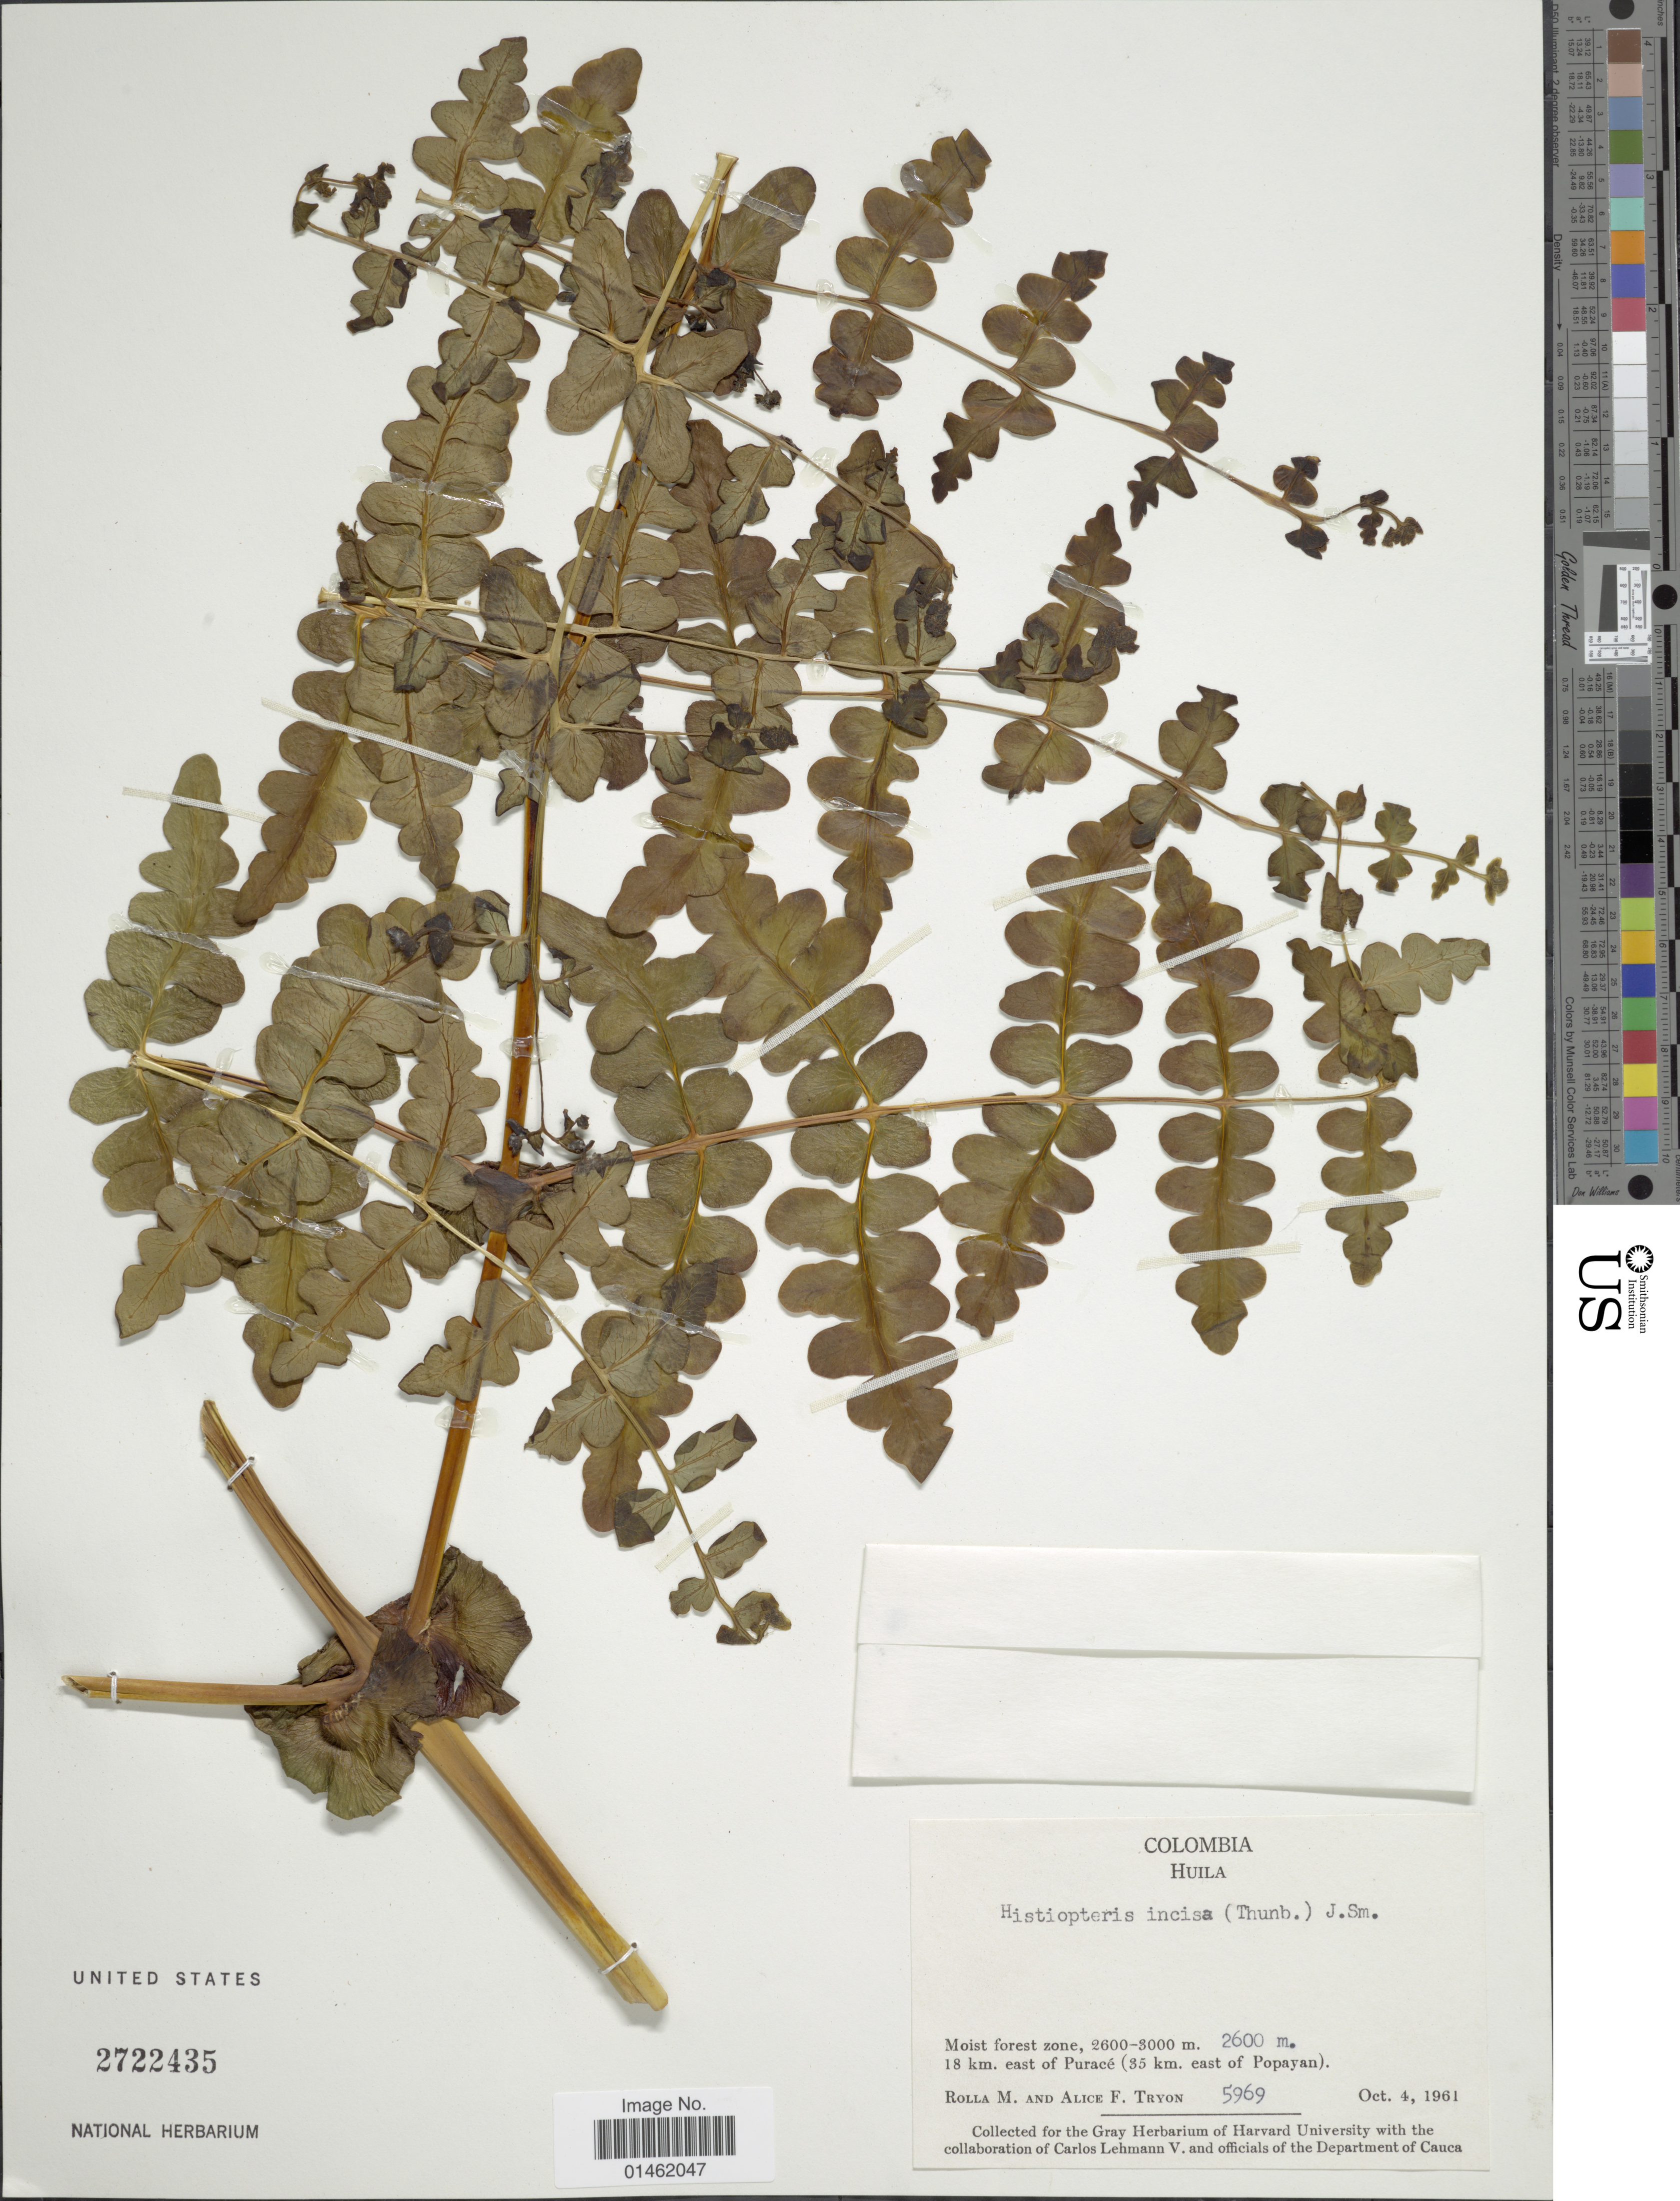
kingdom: Plantae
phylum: Tracheophyta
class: Polypodiopsida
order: Polypodiales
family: Dennstaedtiaceae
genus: Histiopteris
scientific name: Histiopteris incisa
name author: (Thunb.) J. Sm.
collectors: R. M. Tryon & A. F. Tryon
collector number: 5969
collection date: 1961-10-04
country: Colombia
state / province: Huila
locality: Huila, Moist forest zone, 18km east of Puracé(35km east of Popayan)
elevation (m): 2600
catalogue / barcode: US 2722435